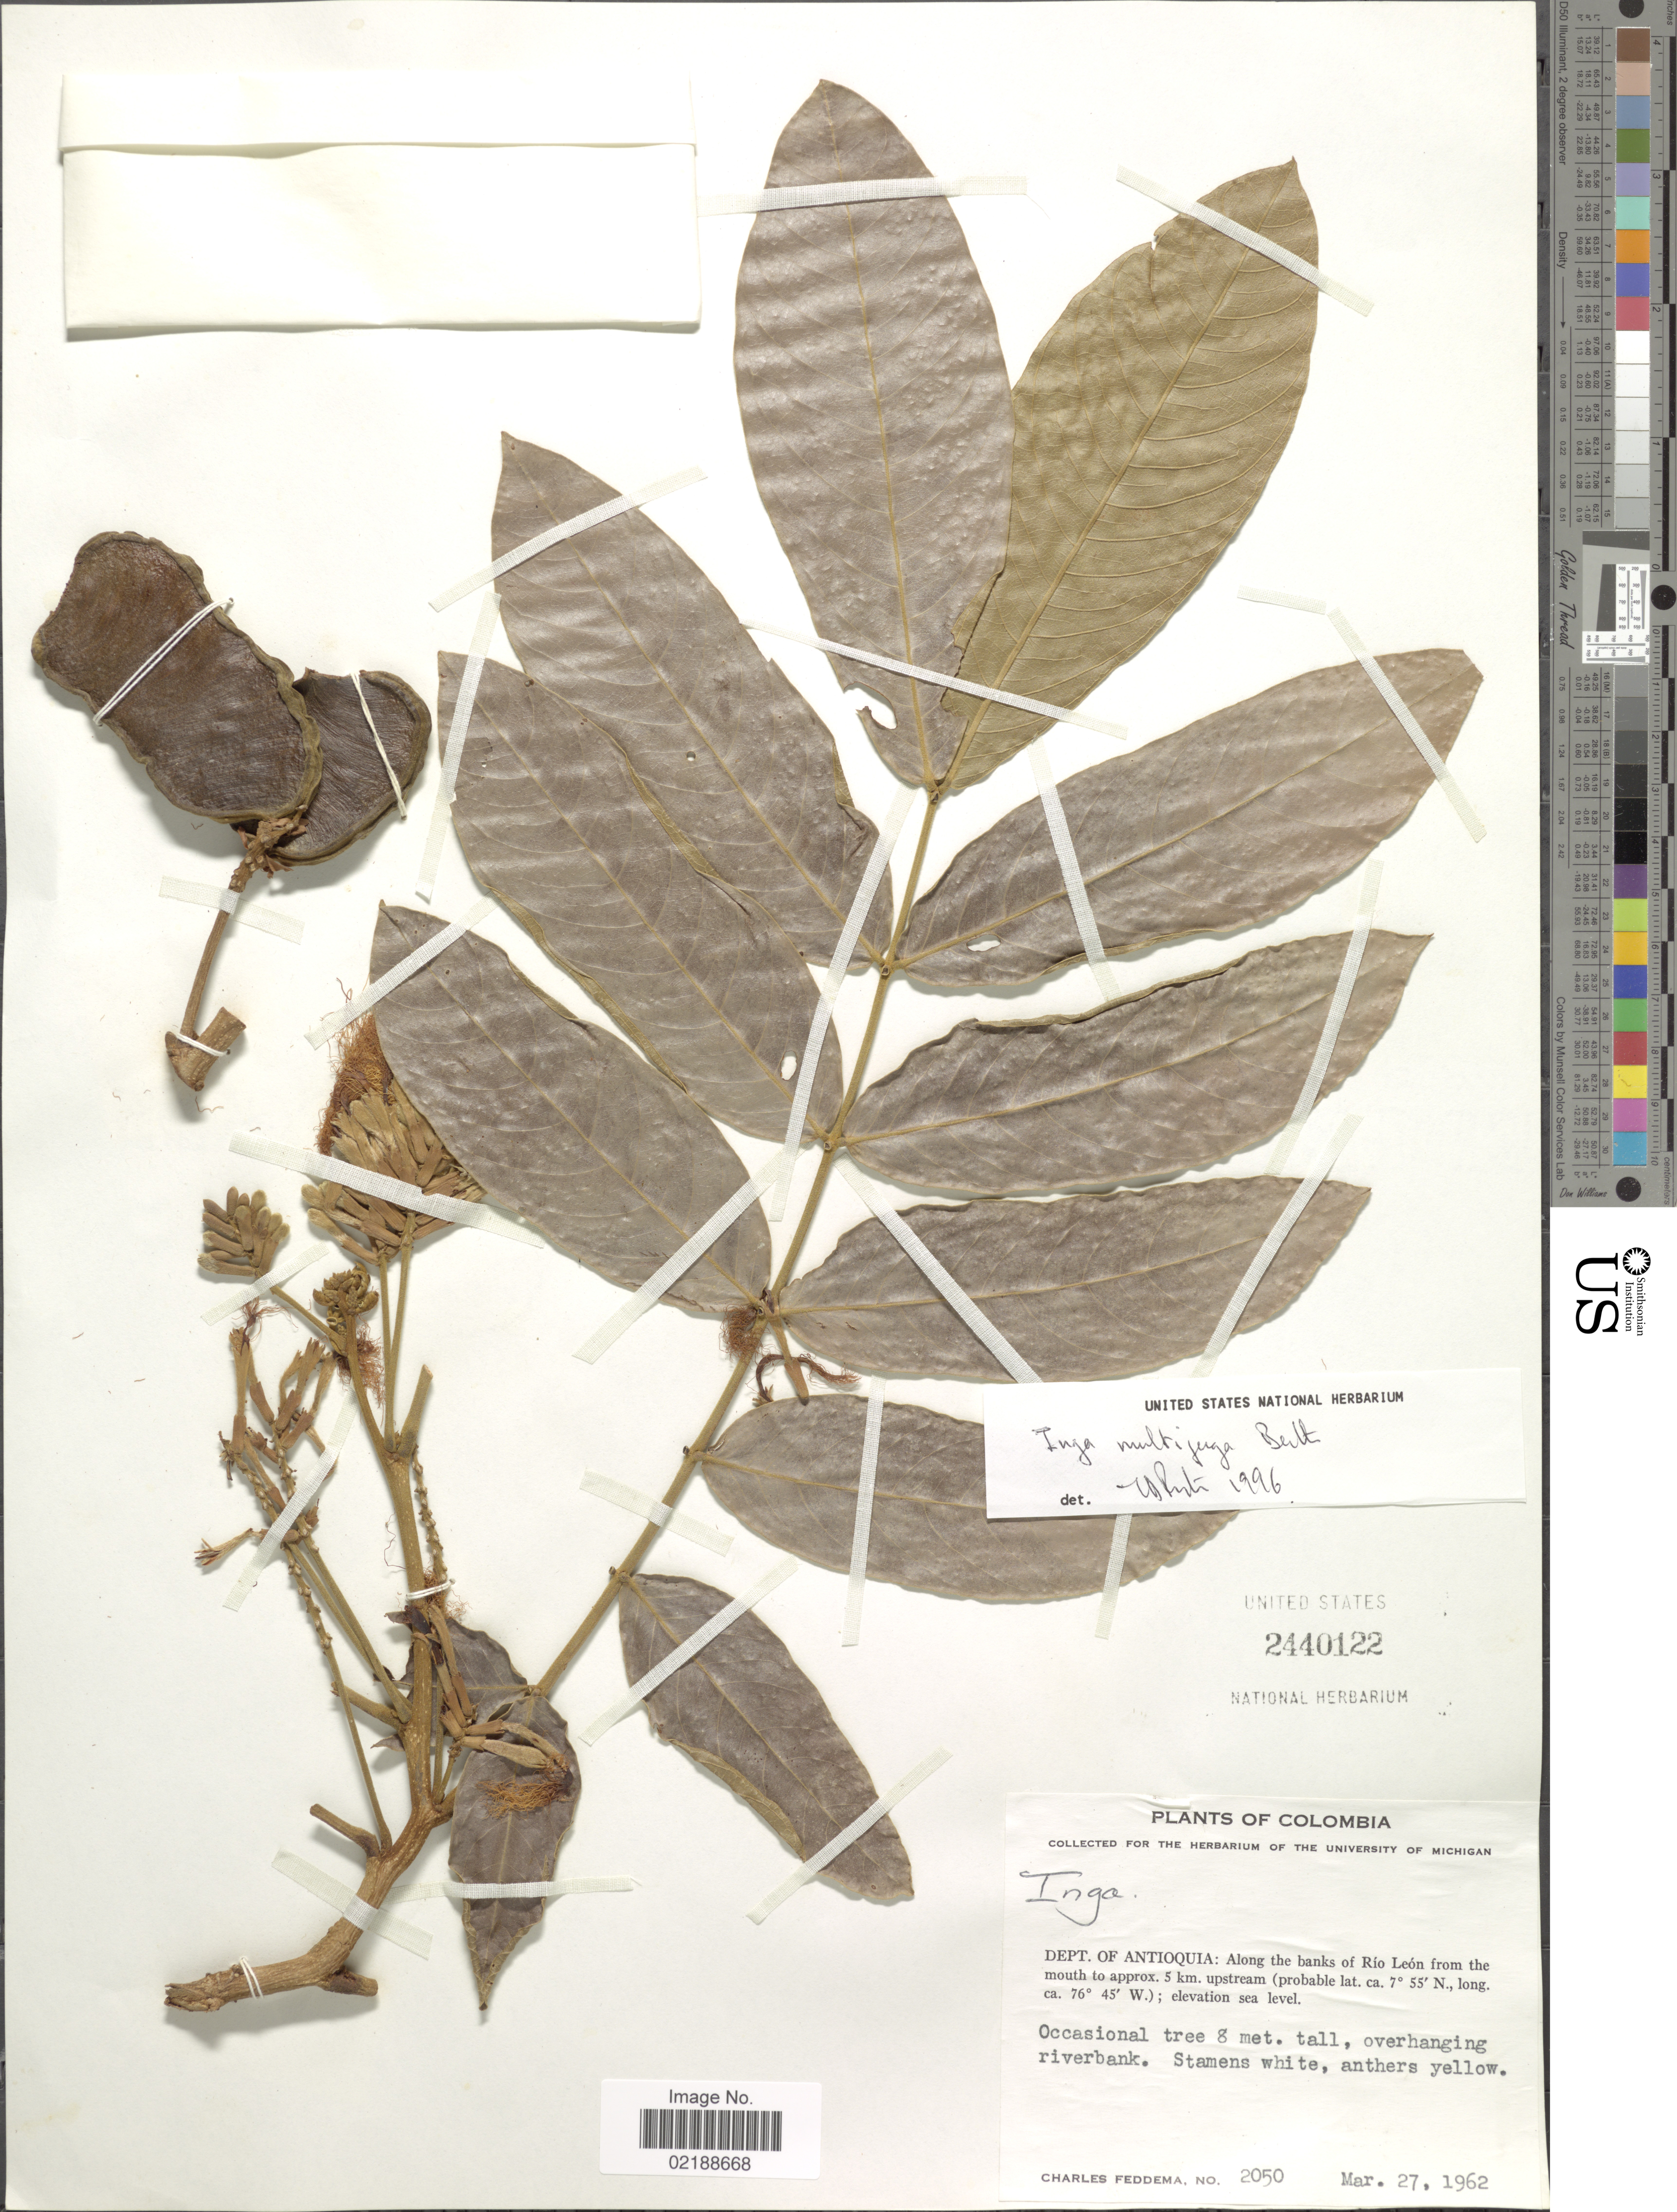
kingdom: Plantae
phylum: Tracheophyta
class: Magnoliopsida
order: Fabales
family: Fabaceae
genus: Inga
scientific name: Inga multijuga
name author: Benth.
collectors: C. Feddema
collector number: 2050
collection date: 1962-03-27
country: Colombia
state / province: Antioquia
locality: Dept of Antioquia: along the banks of Río León from the mouth to approx. 5 km upstream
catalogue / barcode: US 2440122